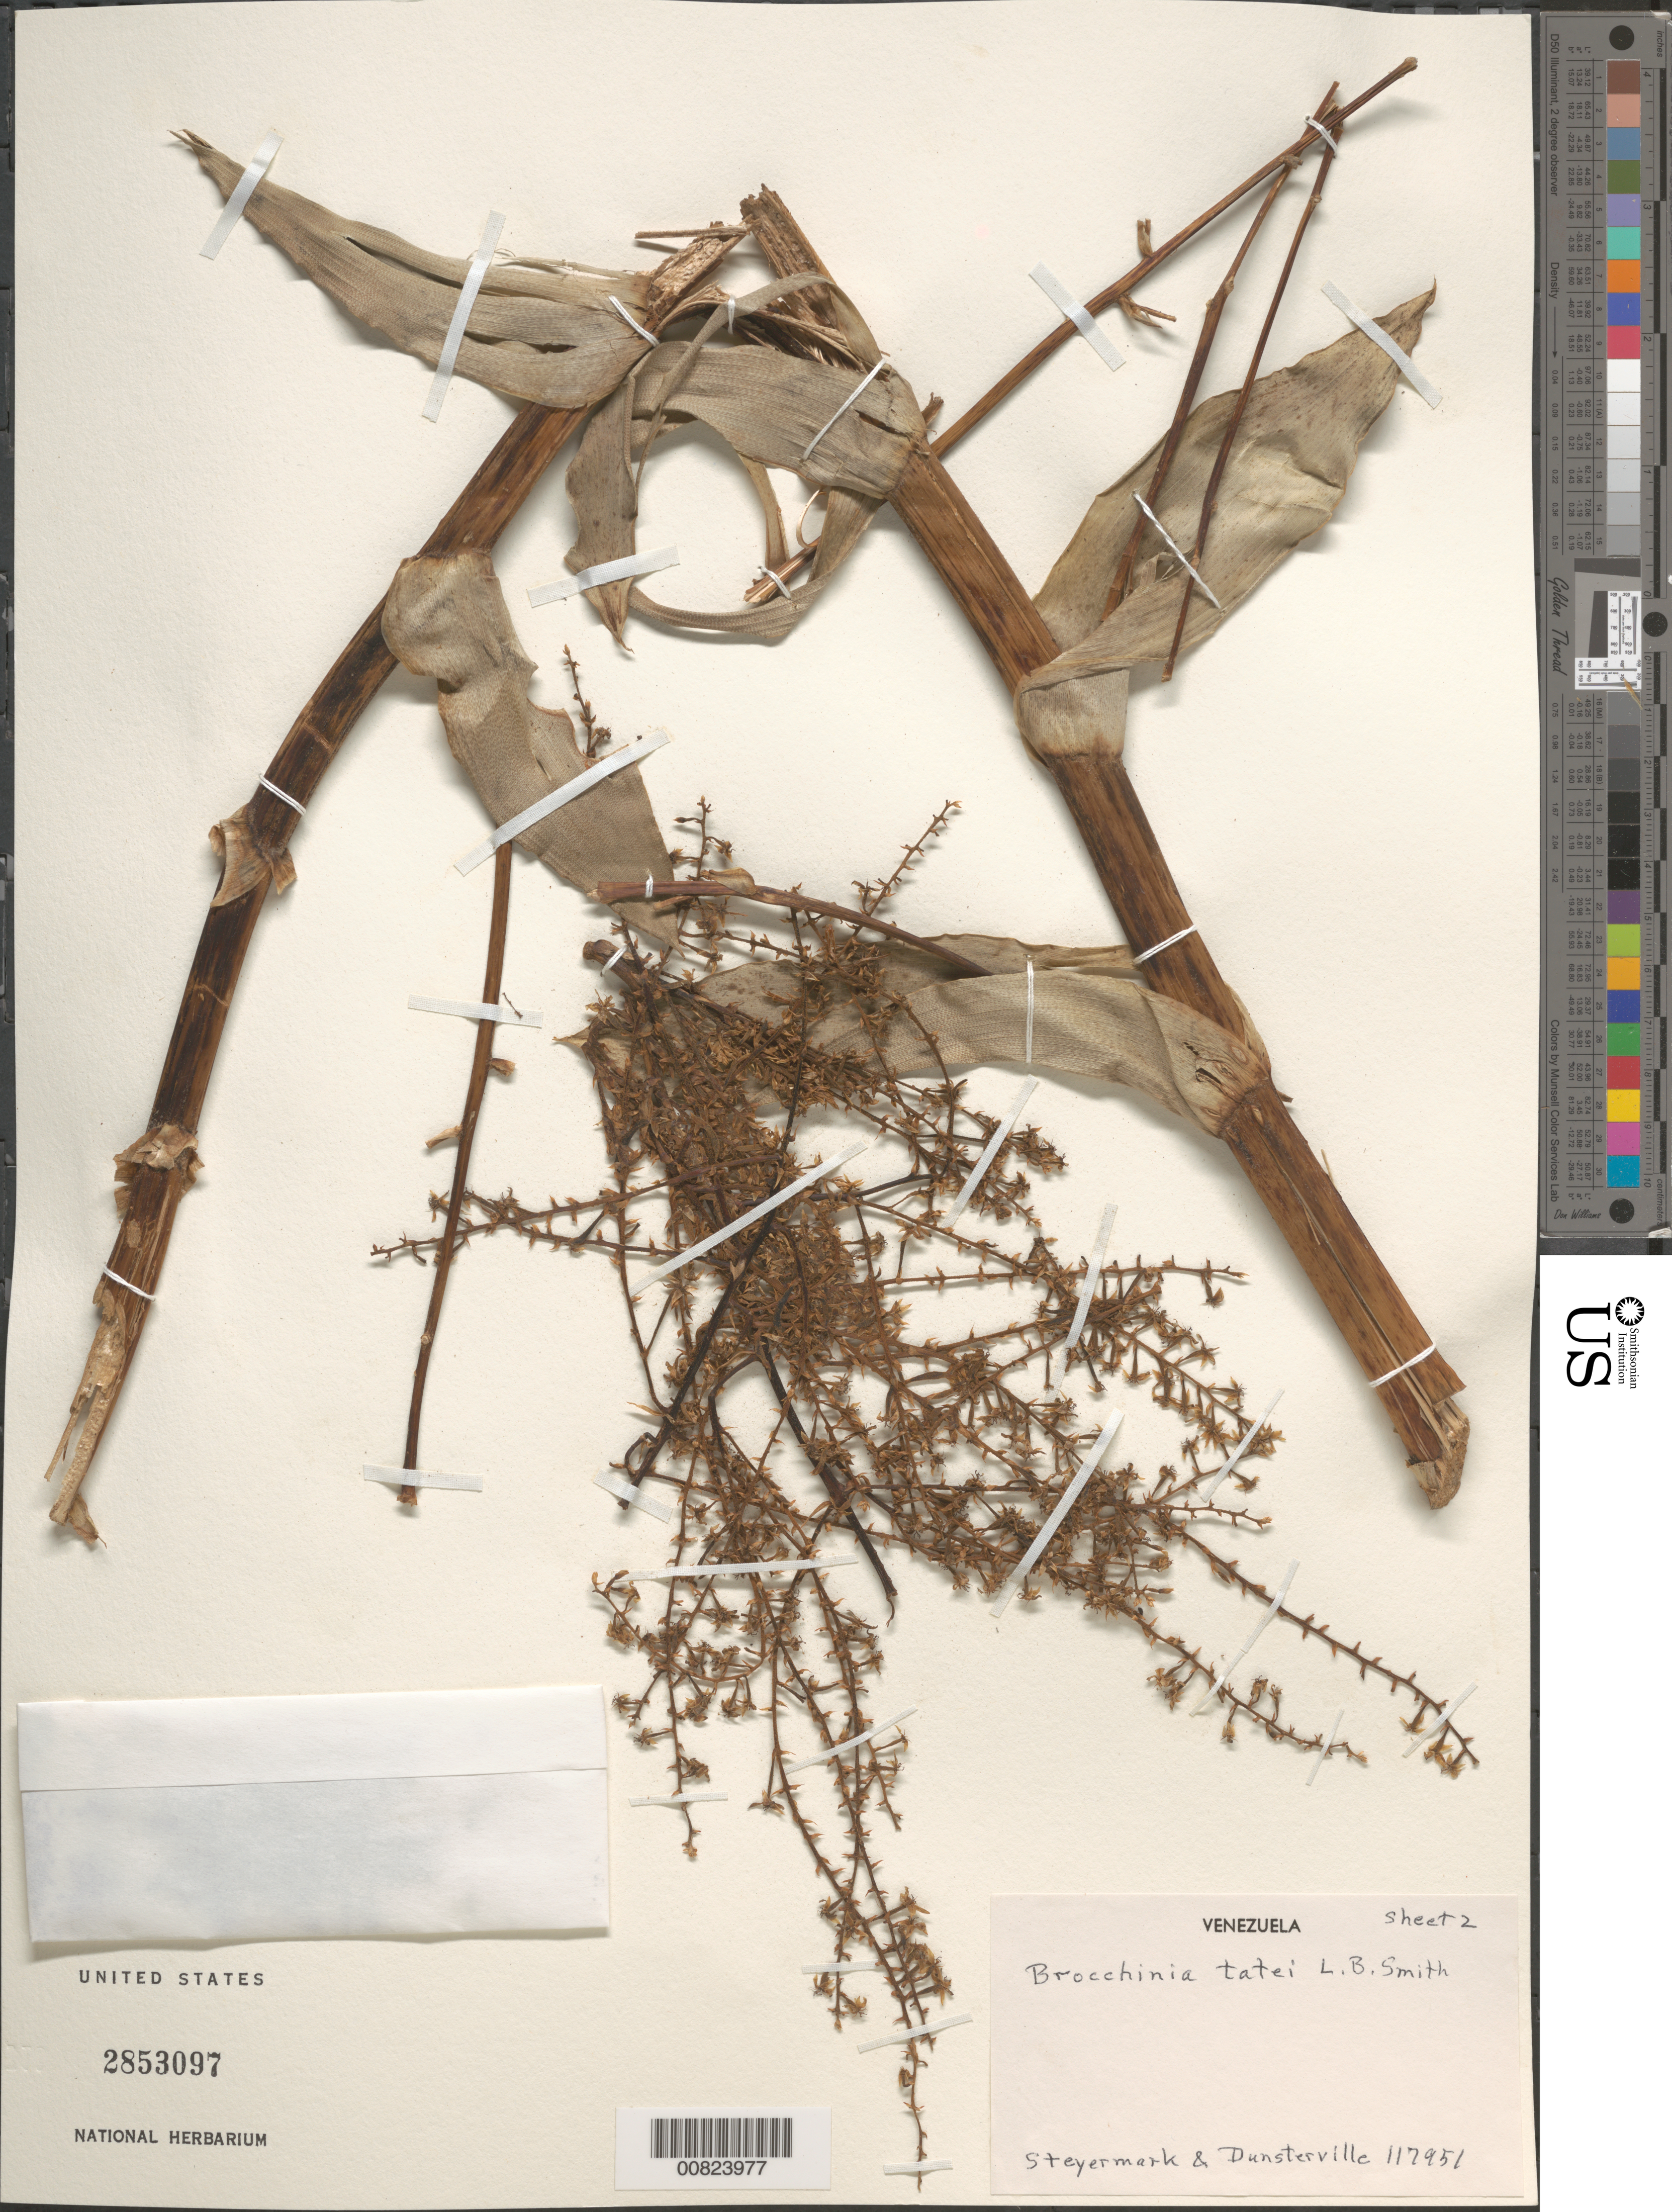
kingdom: Plantae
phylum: Tracheophyta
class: Liliopsida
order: Poales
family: Bromeliaceae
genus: Brocchinia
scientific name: Brocchinia tatei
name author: L.B. Sm.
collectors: Steyermark, -- & Dunsterville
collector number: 117951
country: Venezuela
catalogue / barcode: US 2853097